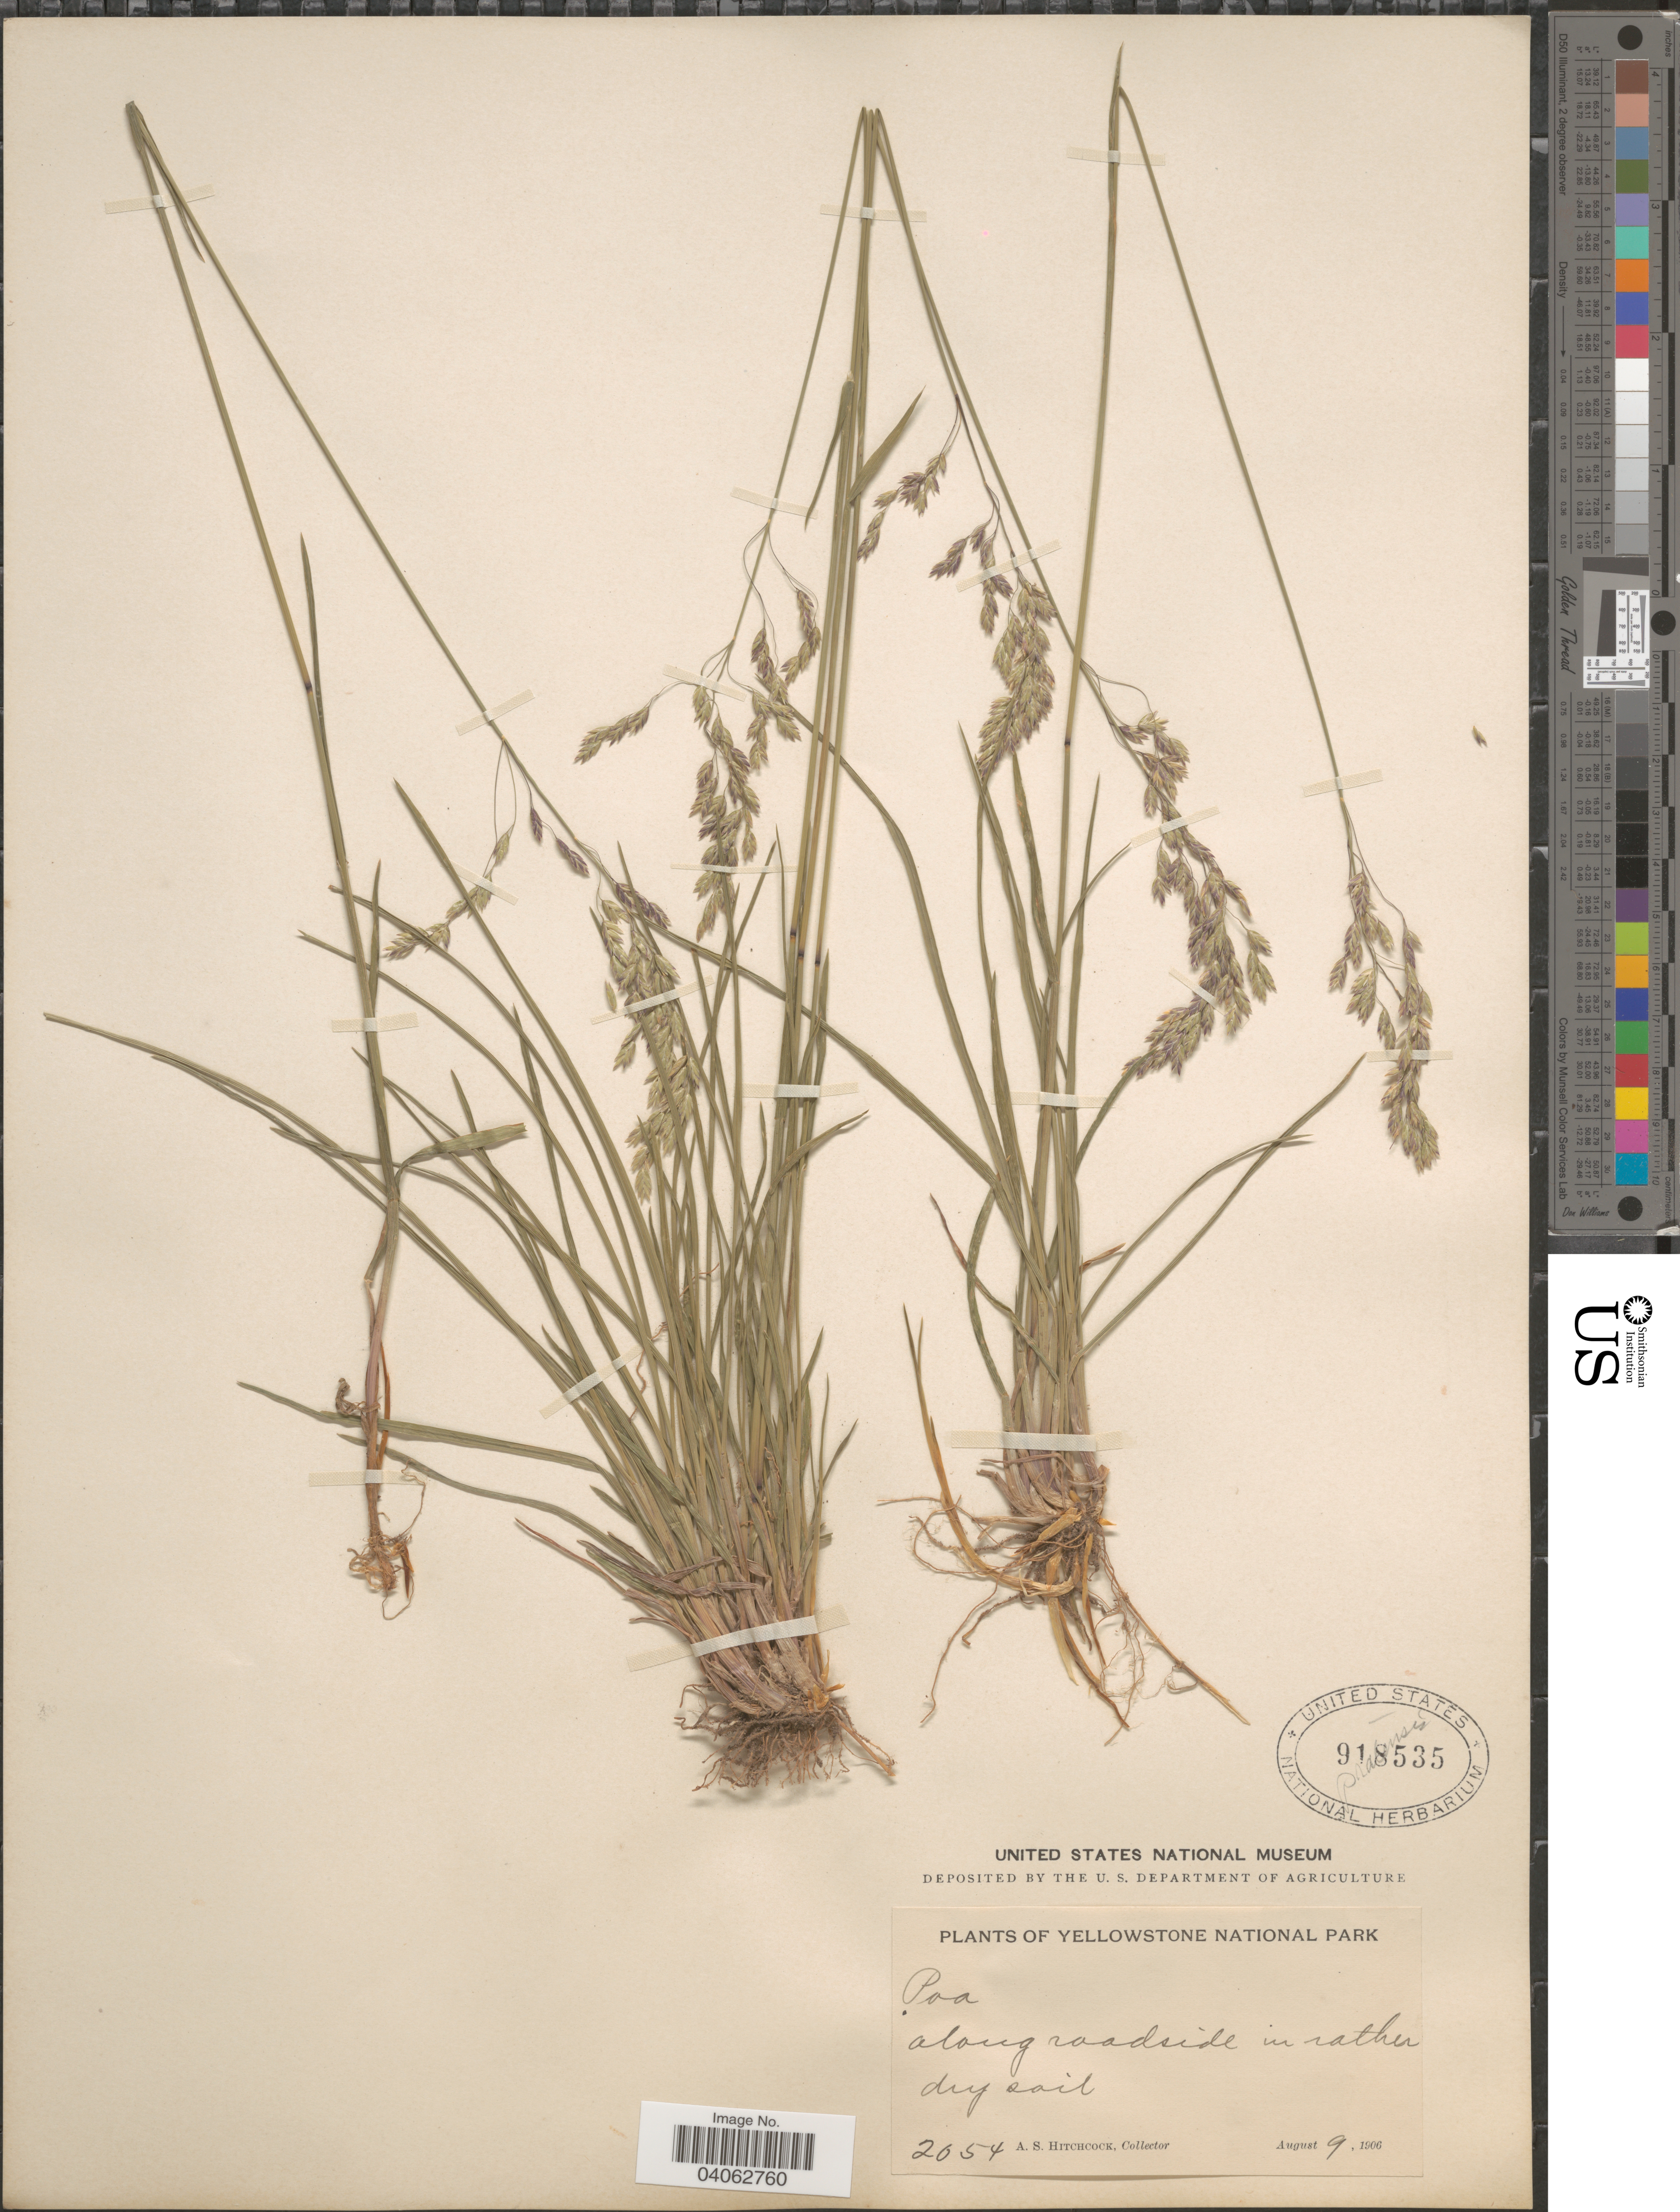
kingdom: Plantae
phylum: Tracheophyta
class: Liliopsida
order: Poales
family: Poaceae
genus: Poa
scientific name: Poa pratensis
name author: L.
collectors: A. S. Hitchcock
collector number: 2054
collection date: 1906-08-09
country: United States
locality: Yellowstone National Park.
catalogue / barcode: US 918535